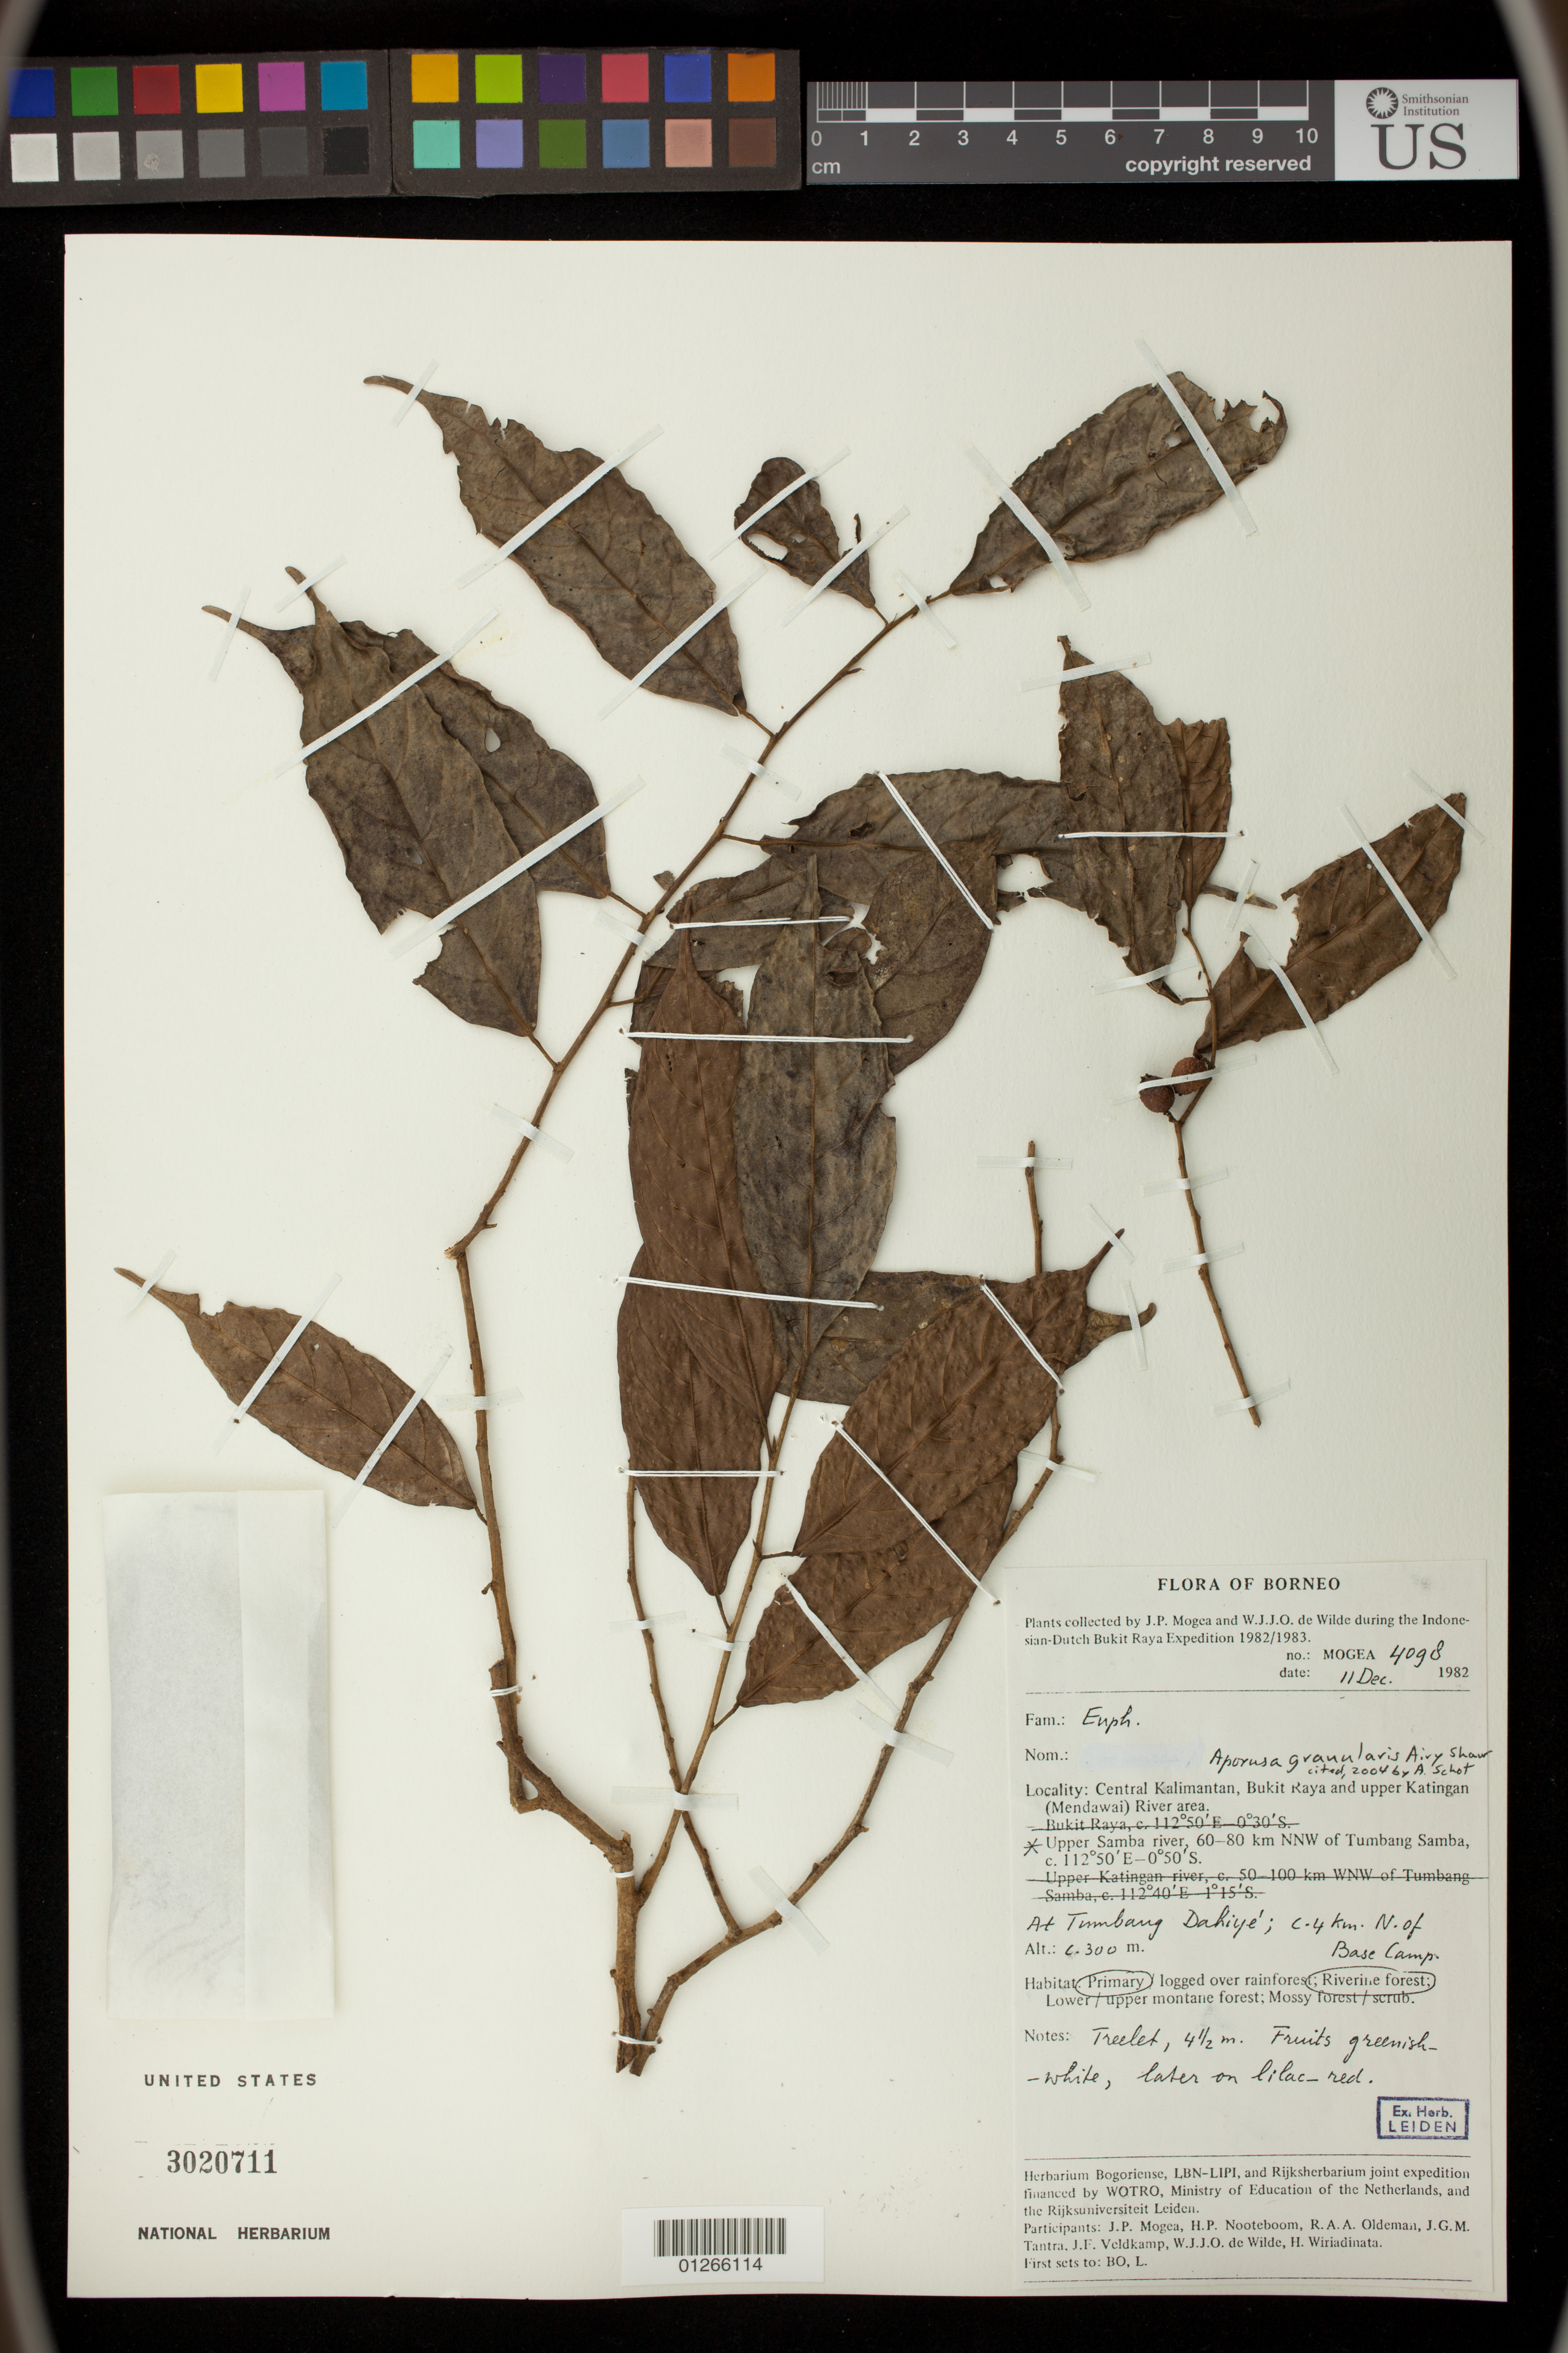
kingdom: Plantae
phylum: Tracheophyta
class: Magnoliopsida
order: Malpighiales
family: Phyllanthaceae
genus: Aporosa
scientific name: Aporosa granularis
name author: Airy Shaw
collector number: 4098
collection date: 1982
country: Indonesia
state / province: Kalimantan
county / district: Kalimantan Tengah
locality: Borneo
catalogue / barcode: US 3020711